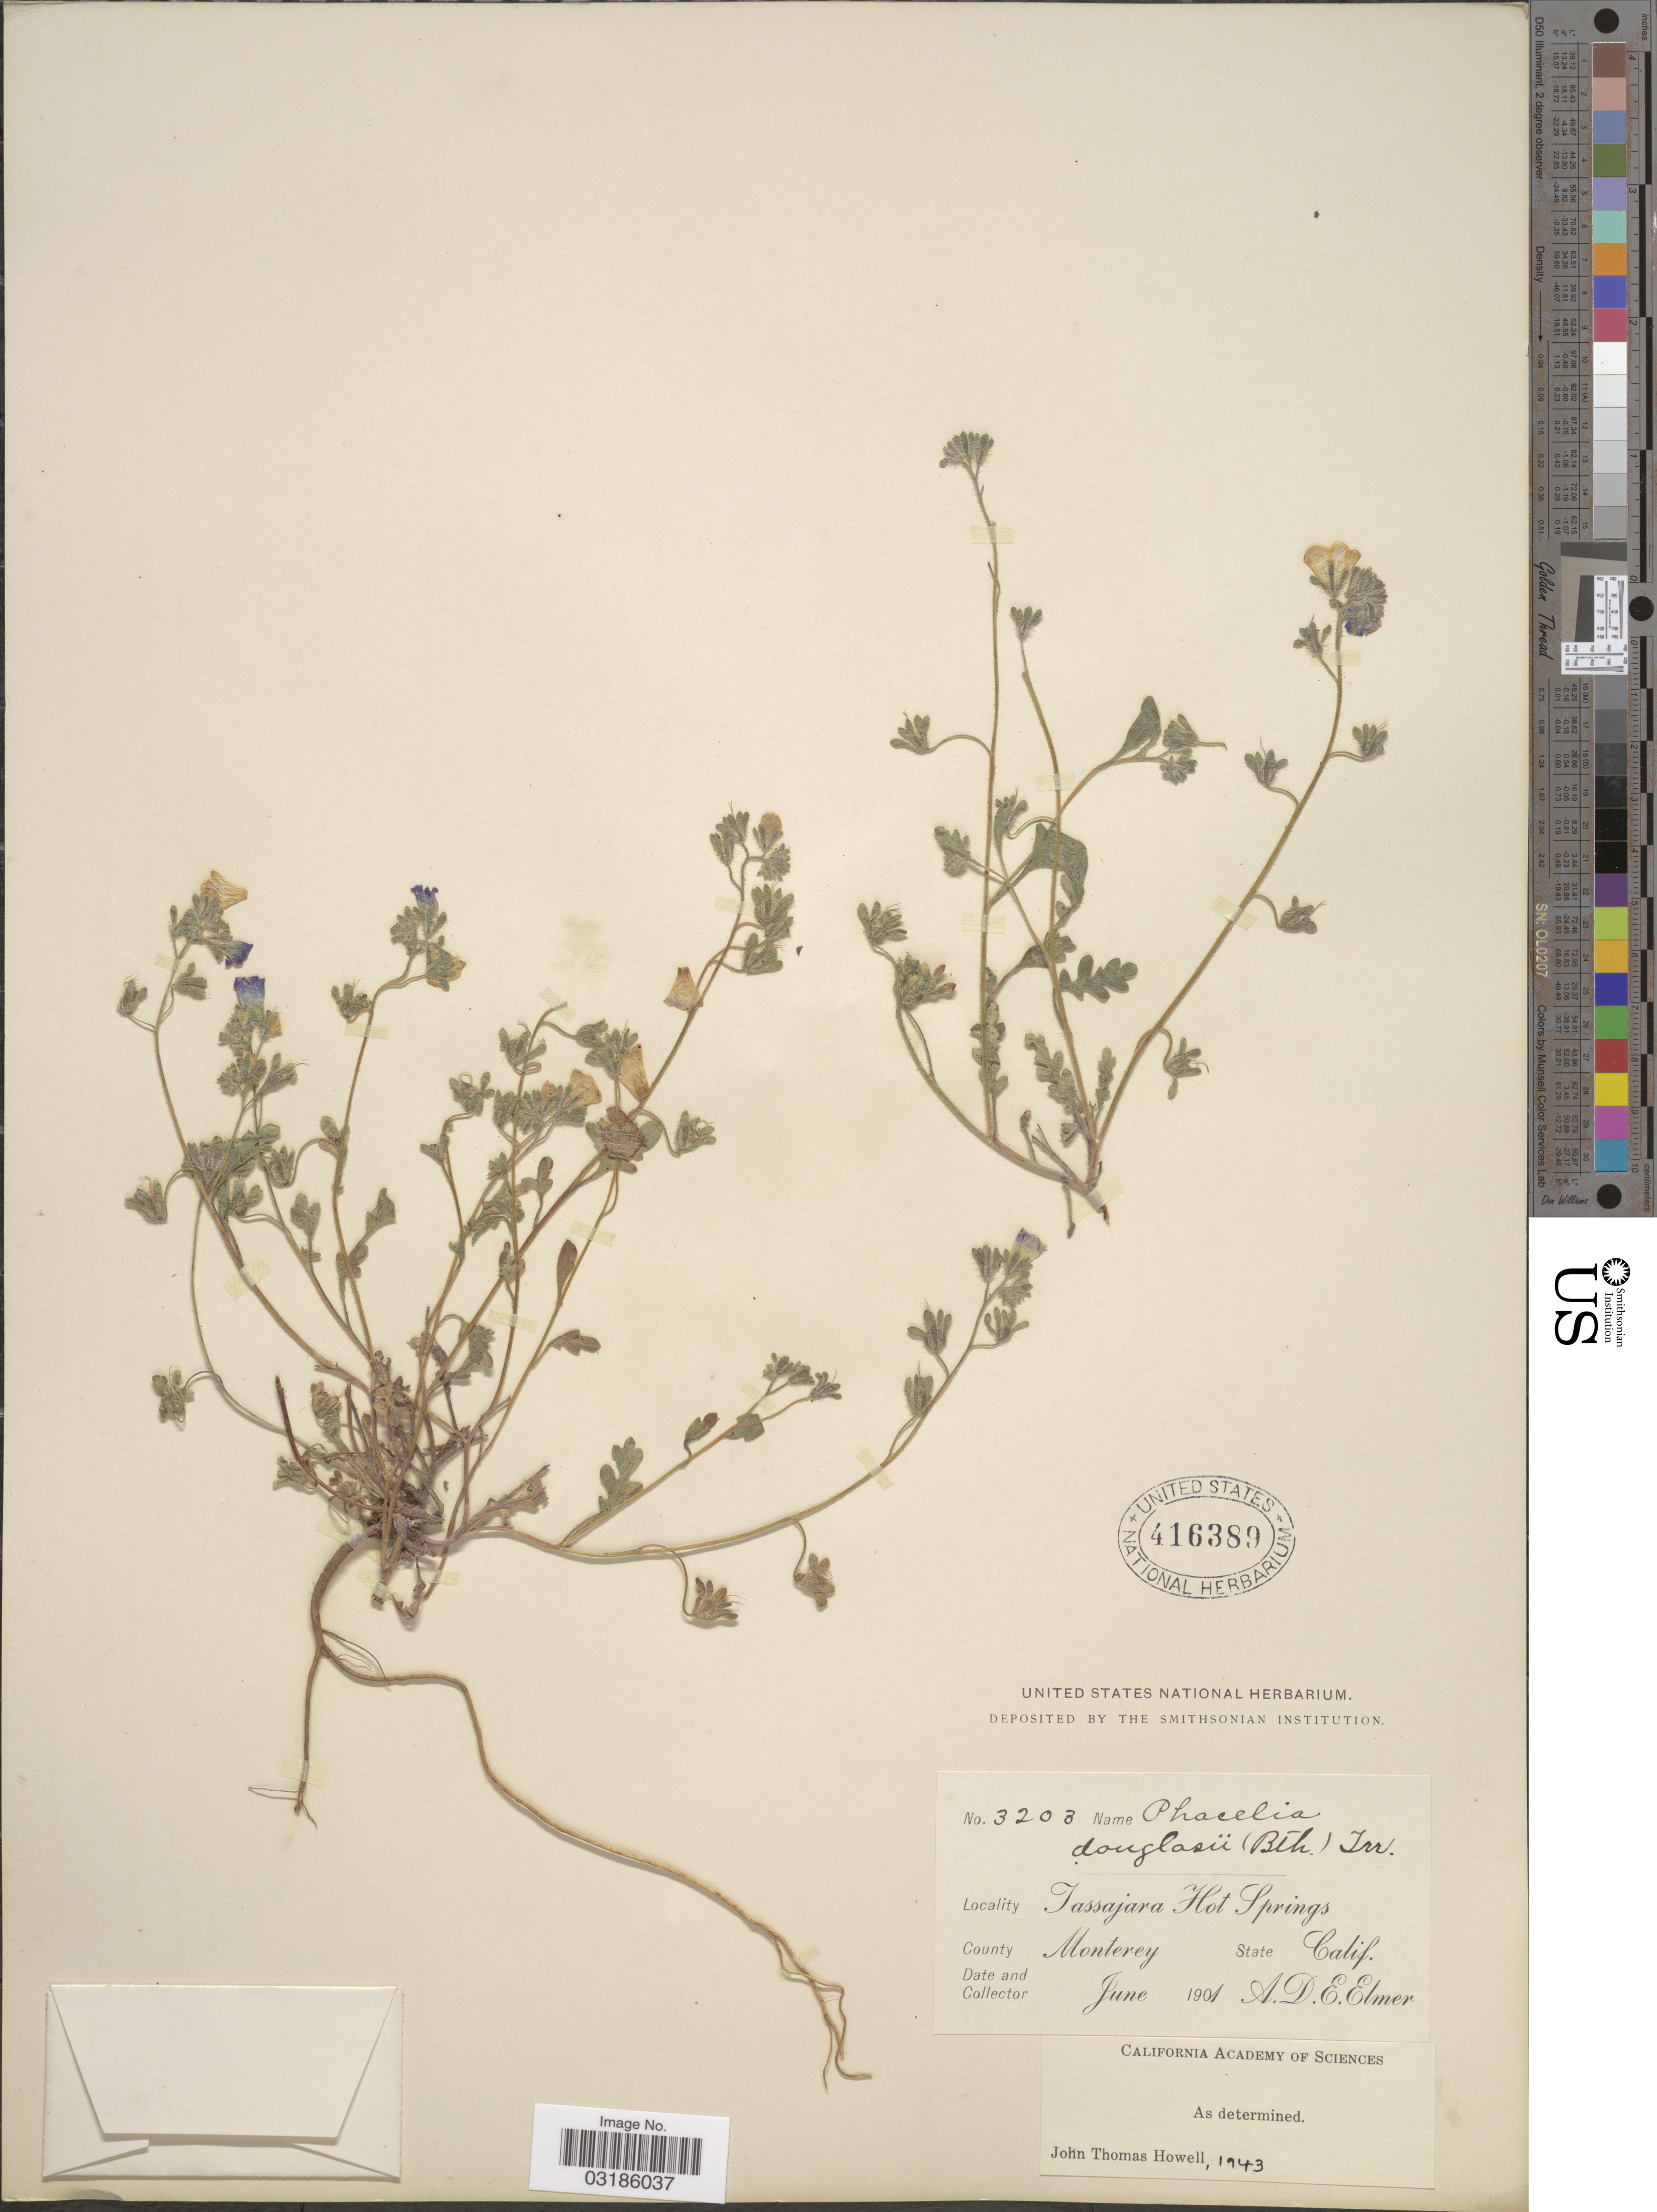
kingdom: Plantae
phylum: Tracheophyta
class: Magnoliopsida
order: Boraginales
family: Hydrophyllaceae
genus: Phacelia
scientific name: Phacelia douglasii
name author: (Benth.) Torr.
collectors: A. D. E. Elmer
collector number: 3203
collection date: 1901-06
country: United States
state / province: California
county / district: Monterey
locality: Tassajara Hot Springs. County Monterey.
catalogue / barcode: US 416389